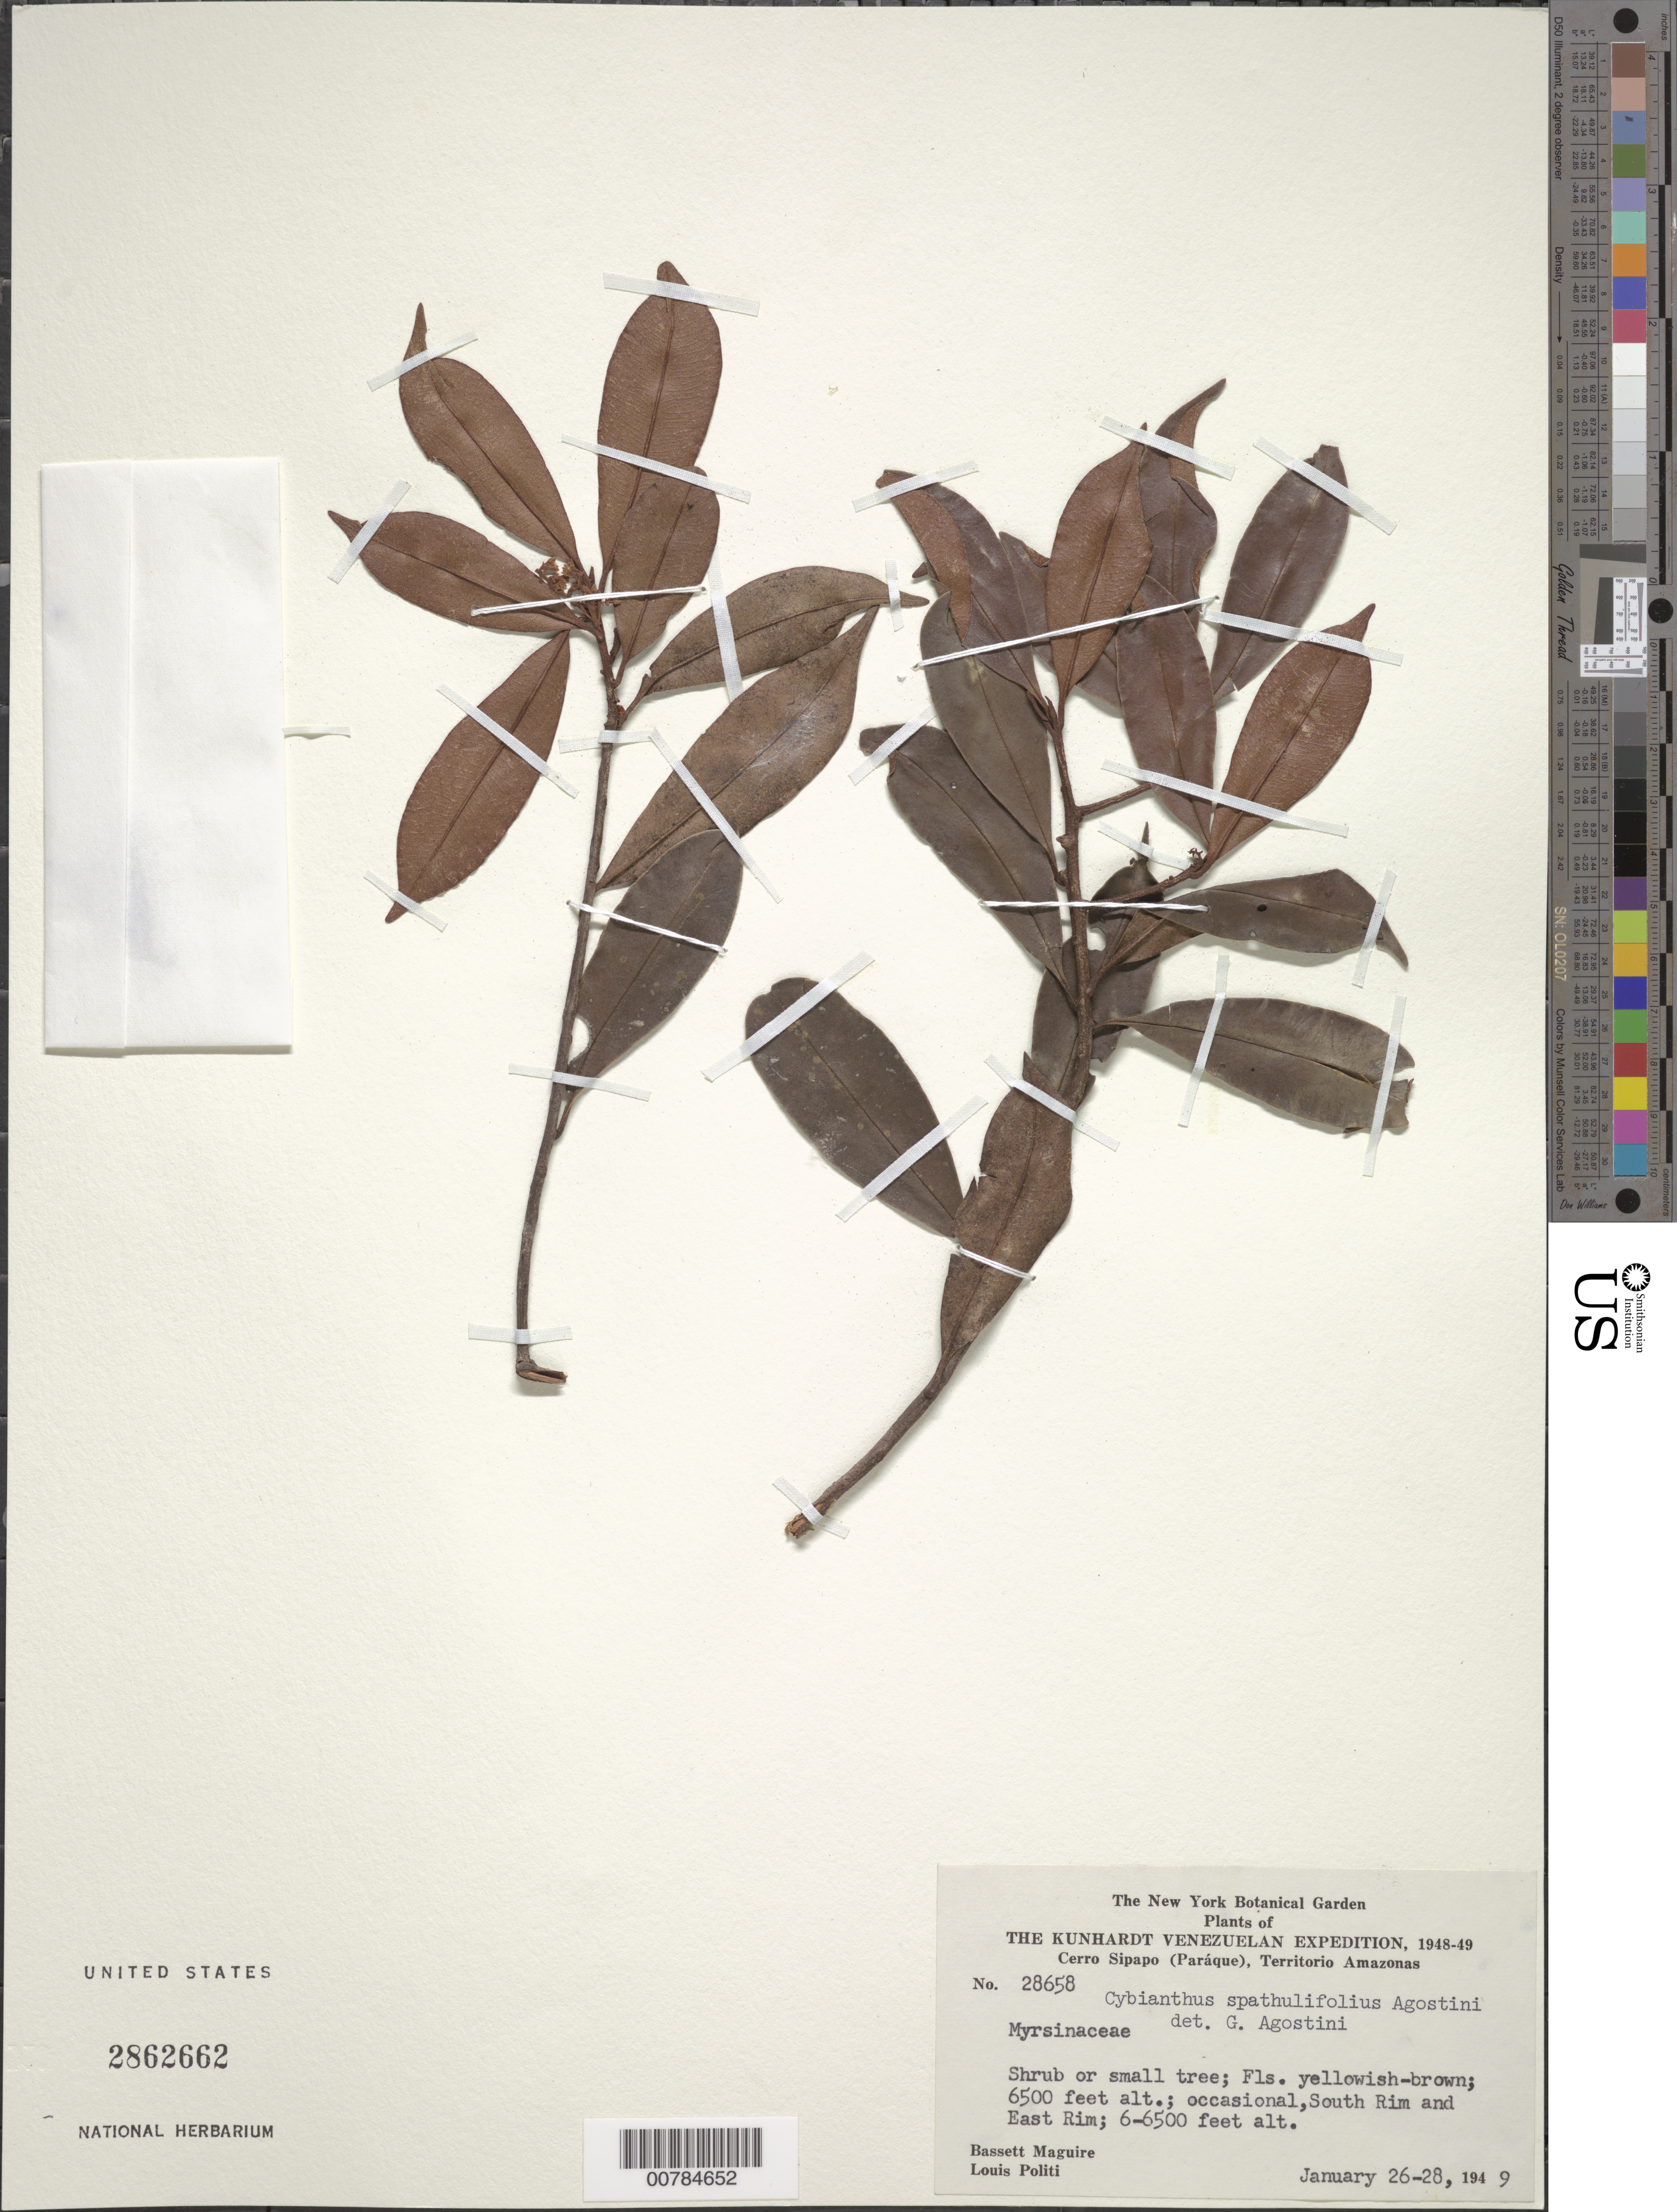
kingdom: Plantae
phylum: Tracheophyta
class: Magnoliopsida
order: Ericales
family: Primulaceae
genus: Cybianthus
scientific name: Cybianthus spathulifolius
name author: G. Agostini ex Pipoly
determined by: Agostini, G.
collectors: B. Maguire & L. Politi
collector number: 28658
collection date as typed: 26-Jan-49 to 28-Jan-49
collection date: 1949-01-26/1949-01-28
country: Venezuela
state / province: Amazonas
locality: Cerro Sipapo (Paráque), South Rim and East Rim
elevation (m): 1829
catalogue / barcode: US 2862662